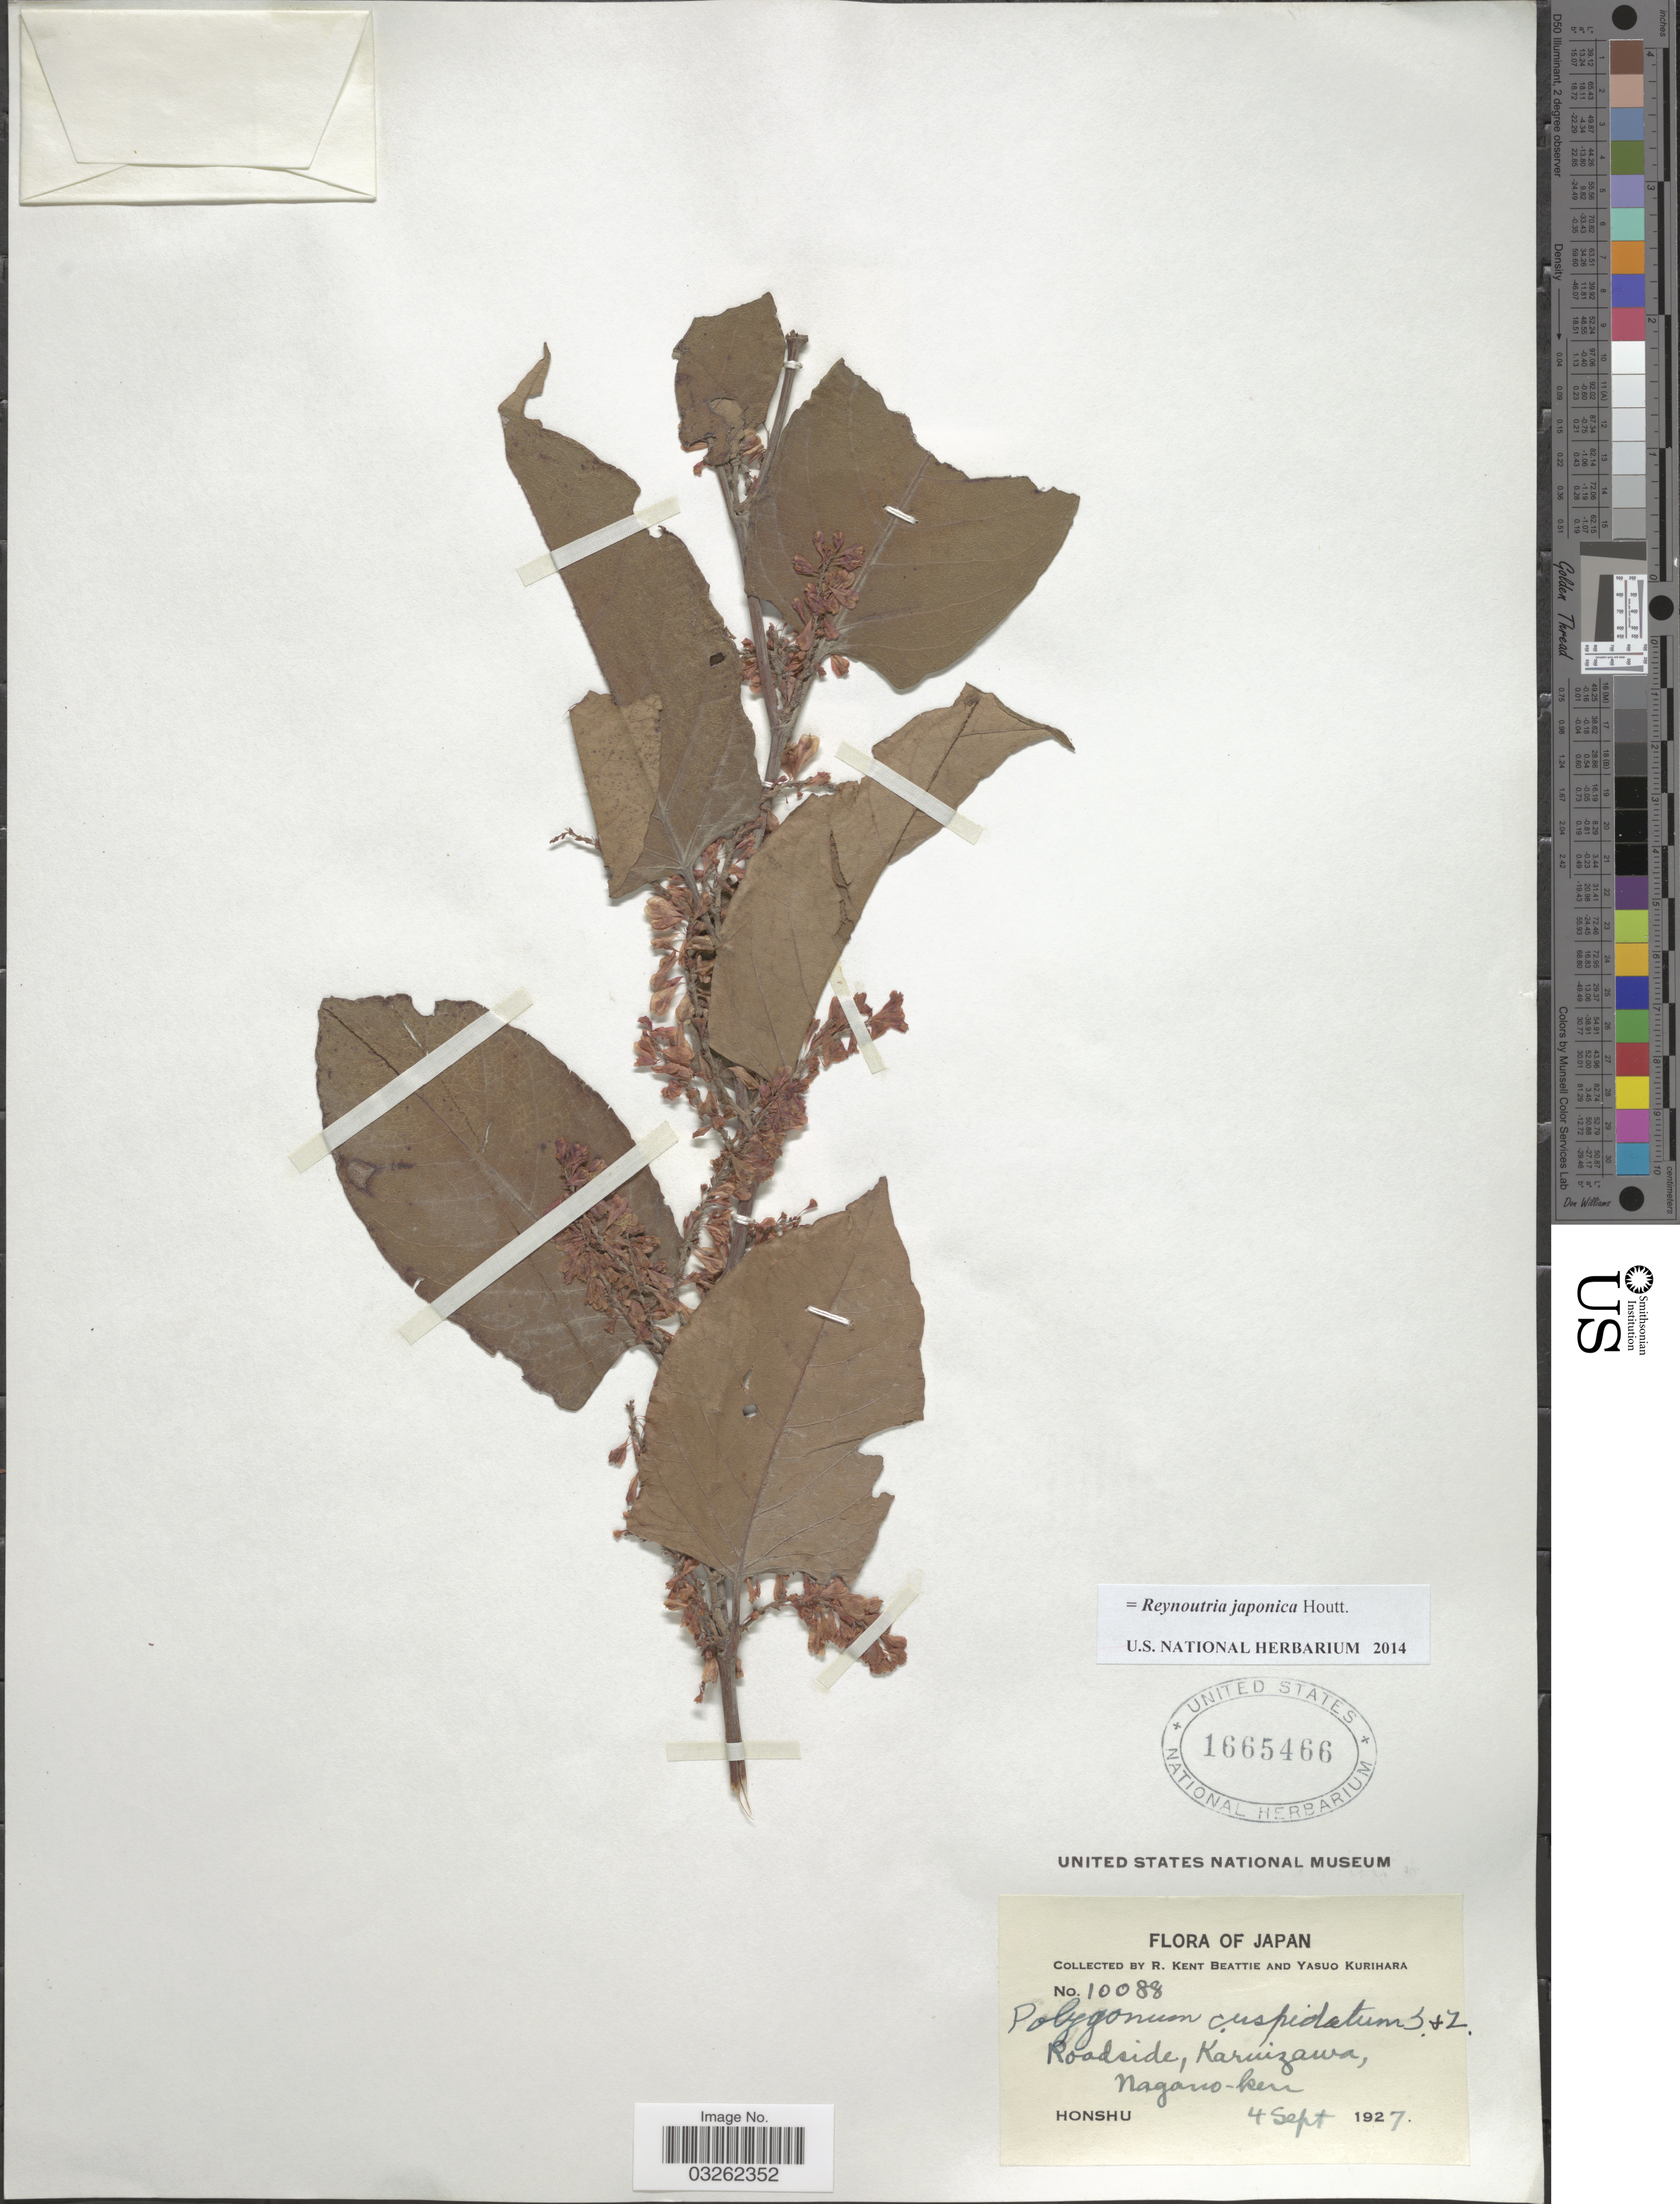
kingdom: Plantae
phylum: Tracheophyta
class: Magnoliopsida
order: Caryophyllales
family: Polygonaceae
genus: Reynoutria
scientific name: Reynoutria japonica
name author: Houtt.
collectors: R. K. Beattie & Y. Kurihara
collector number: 10088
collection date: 1927-09-04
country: Japan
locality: Roadside, Karuizawa, Nagano-ken.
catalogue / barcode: US 1665466